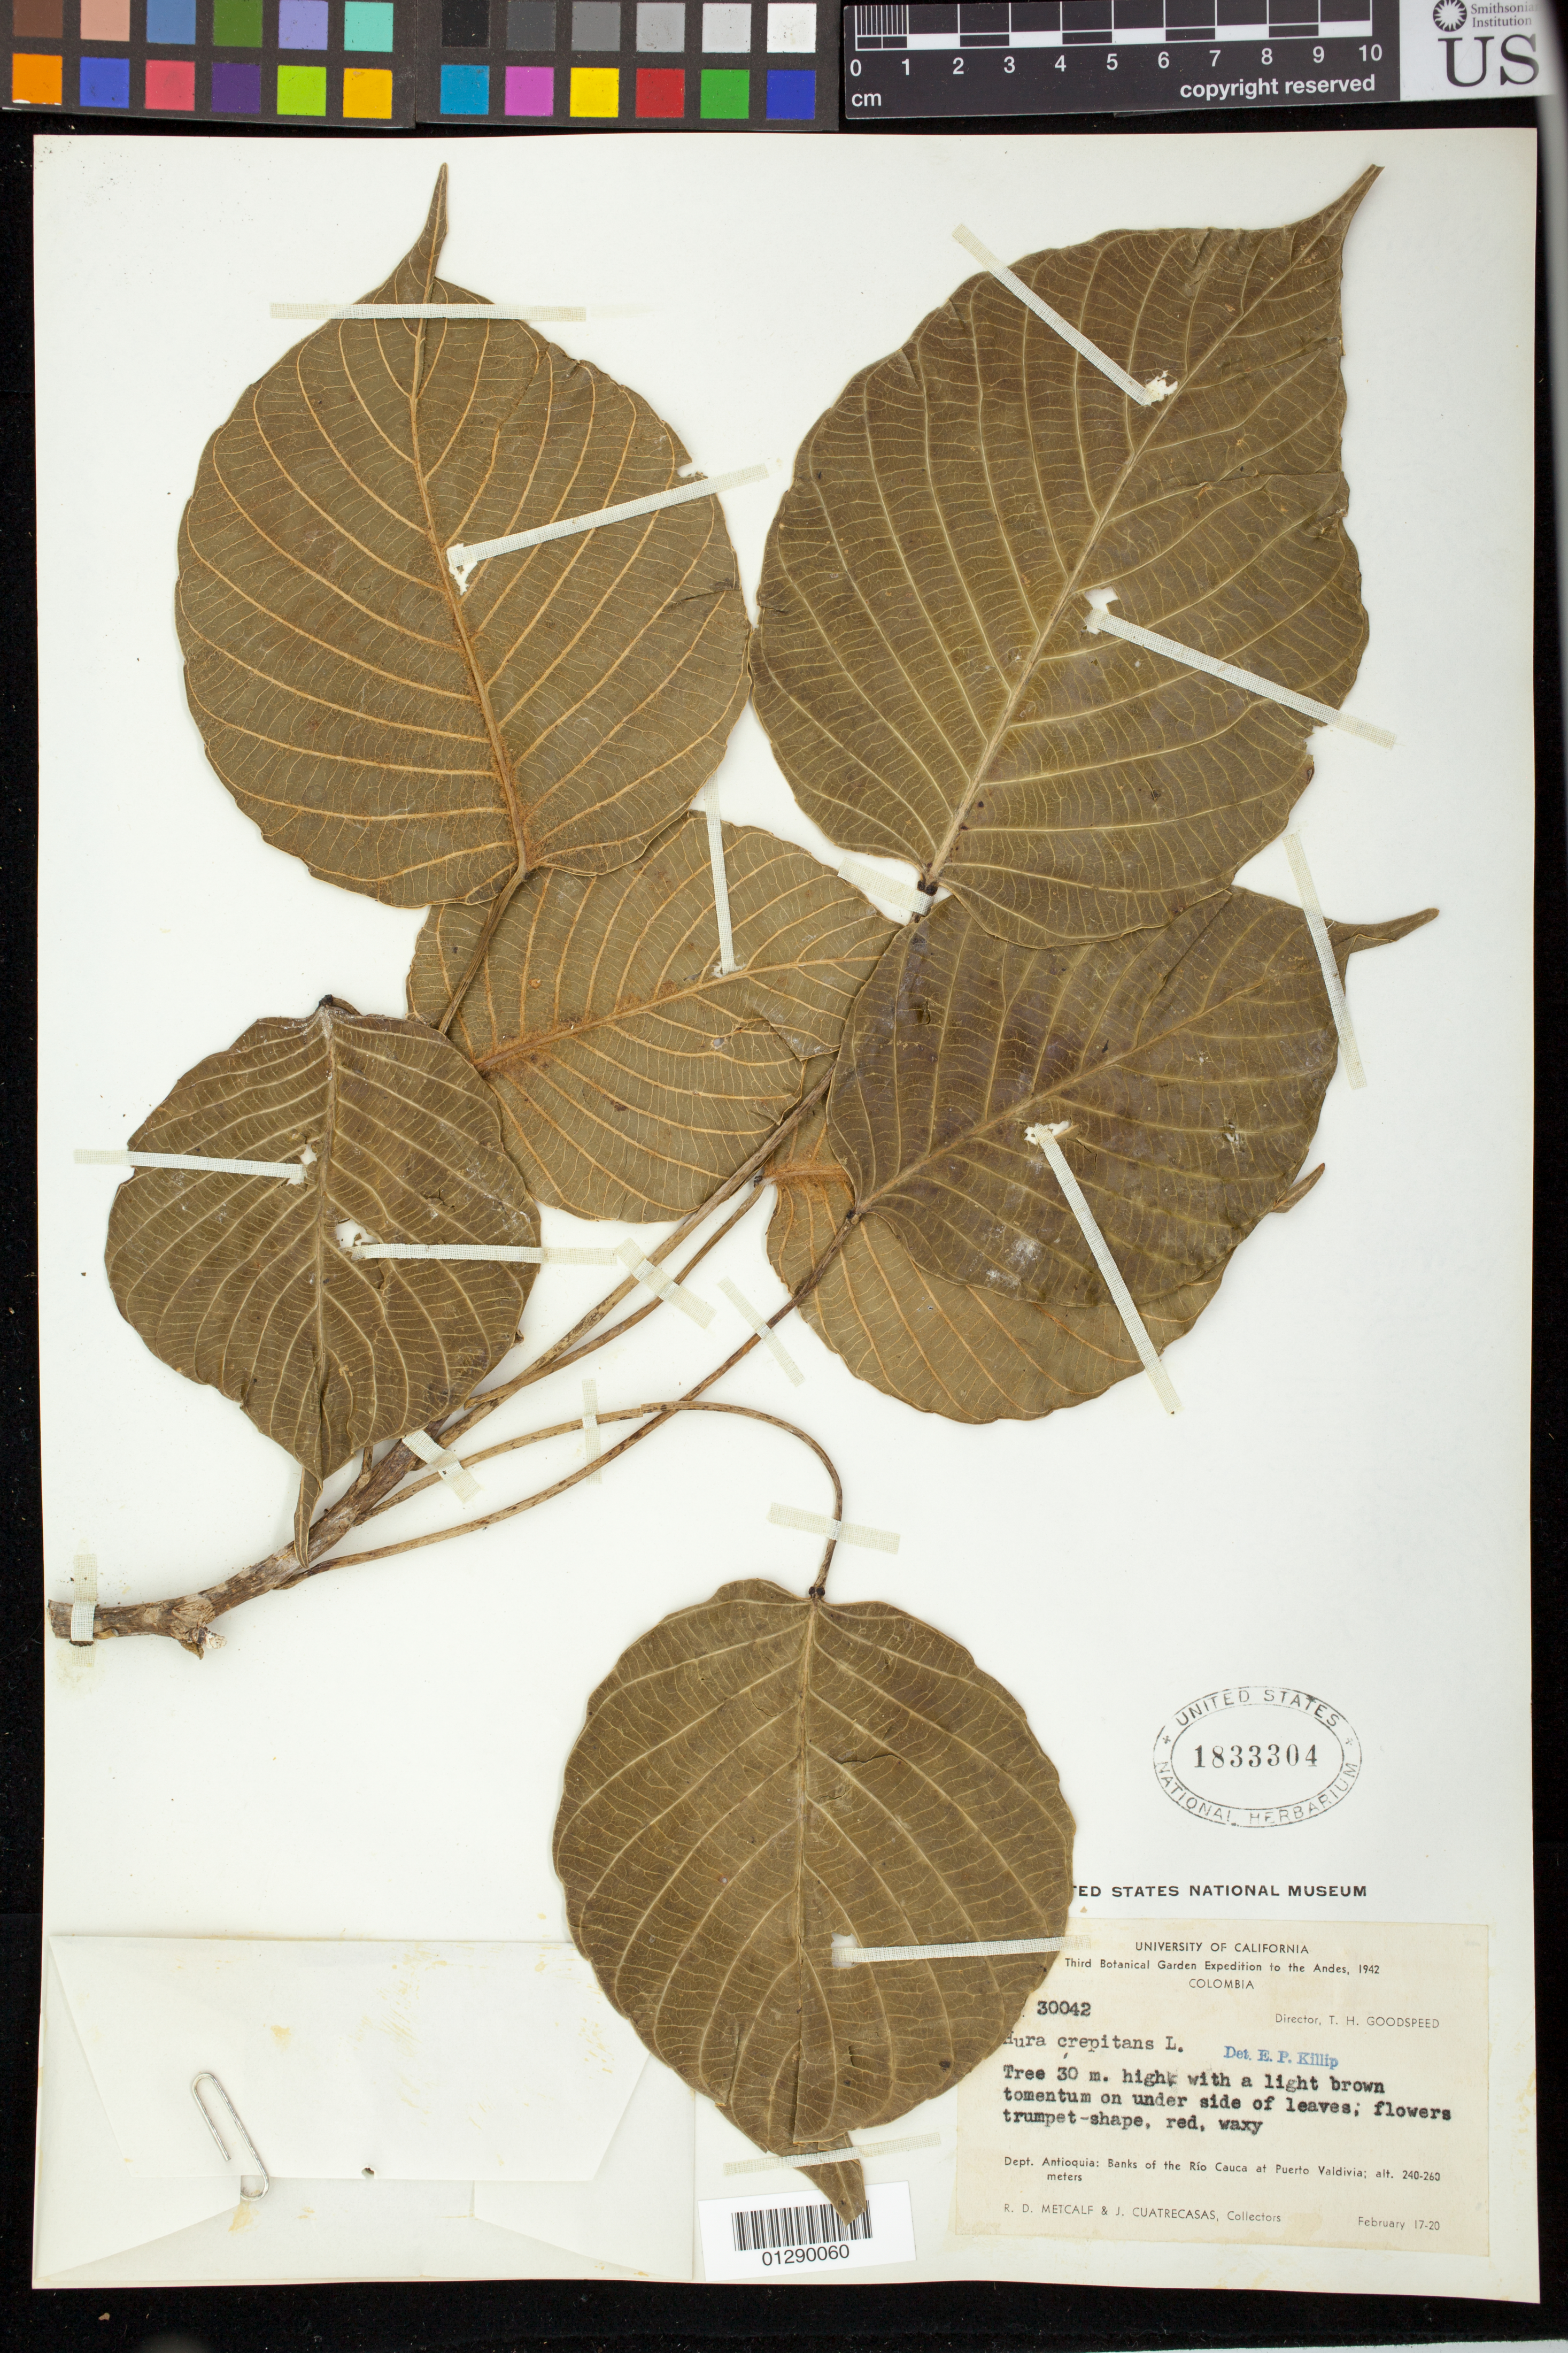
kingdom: Plantae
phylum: Tracheophyta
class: Magnoliopsida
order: Malpighiales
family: Euphorbiaceae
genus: Hura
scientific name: Hura crepitans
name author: L.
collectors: R. D. Metcalf & J. Cuatrecasas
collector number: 30042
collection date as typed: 17 Feb 1942 to 20 Feb 1942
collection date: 1942-02-17/1942-02-20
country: Colombia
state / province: Antioquia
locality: Banks of the Rio Cauca at Puerto Valdivia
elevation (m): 240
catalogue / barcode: US 1833304